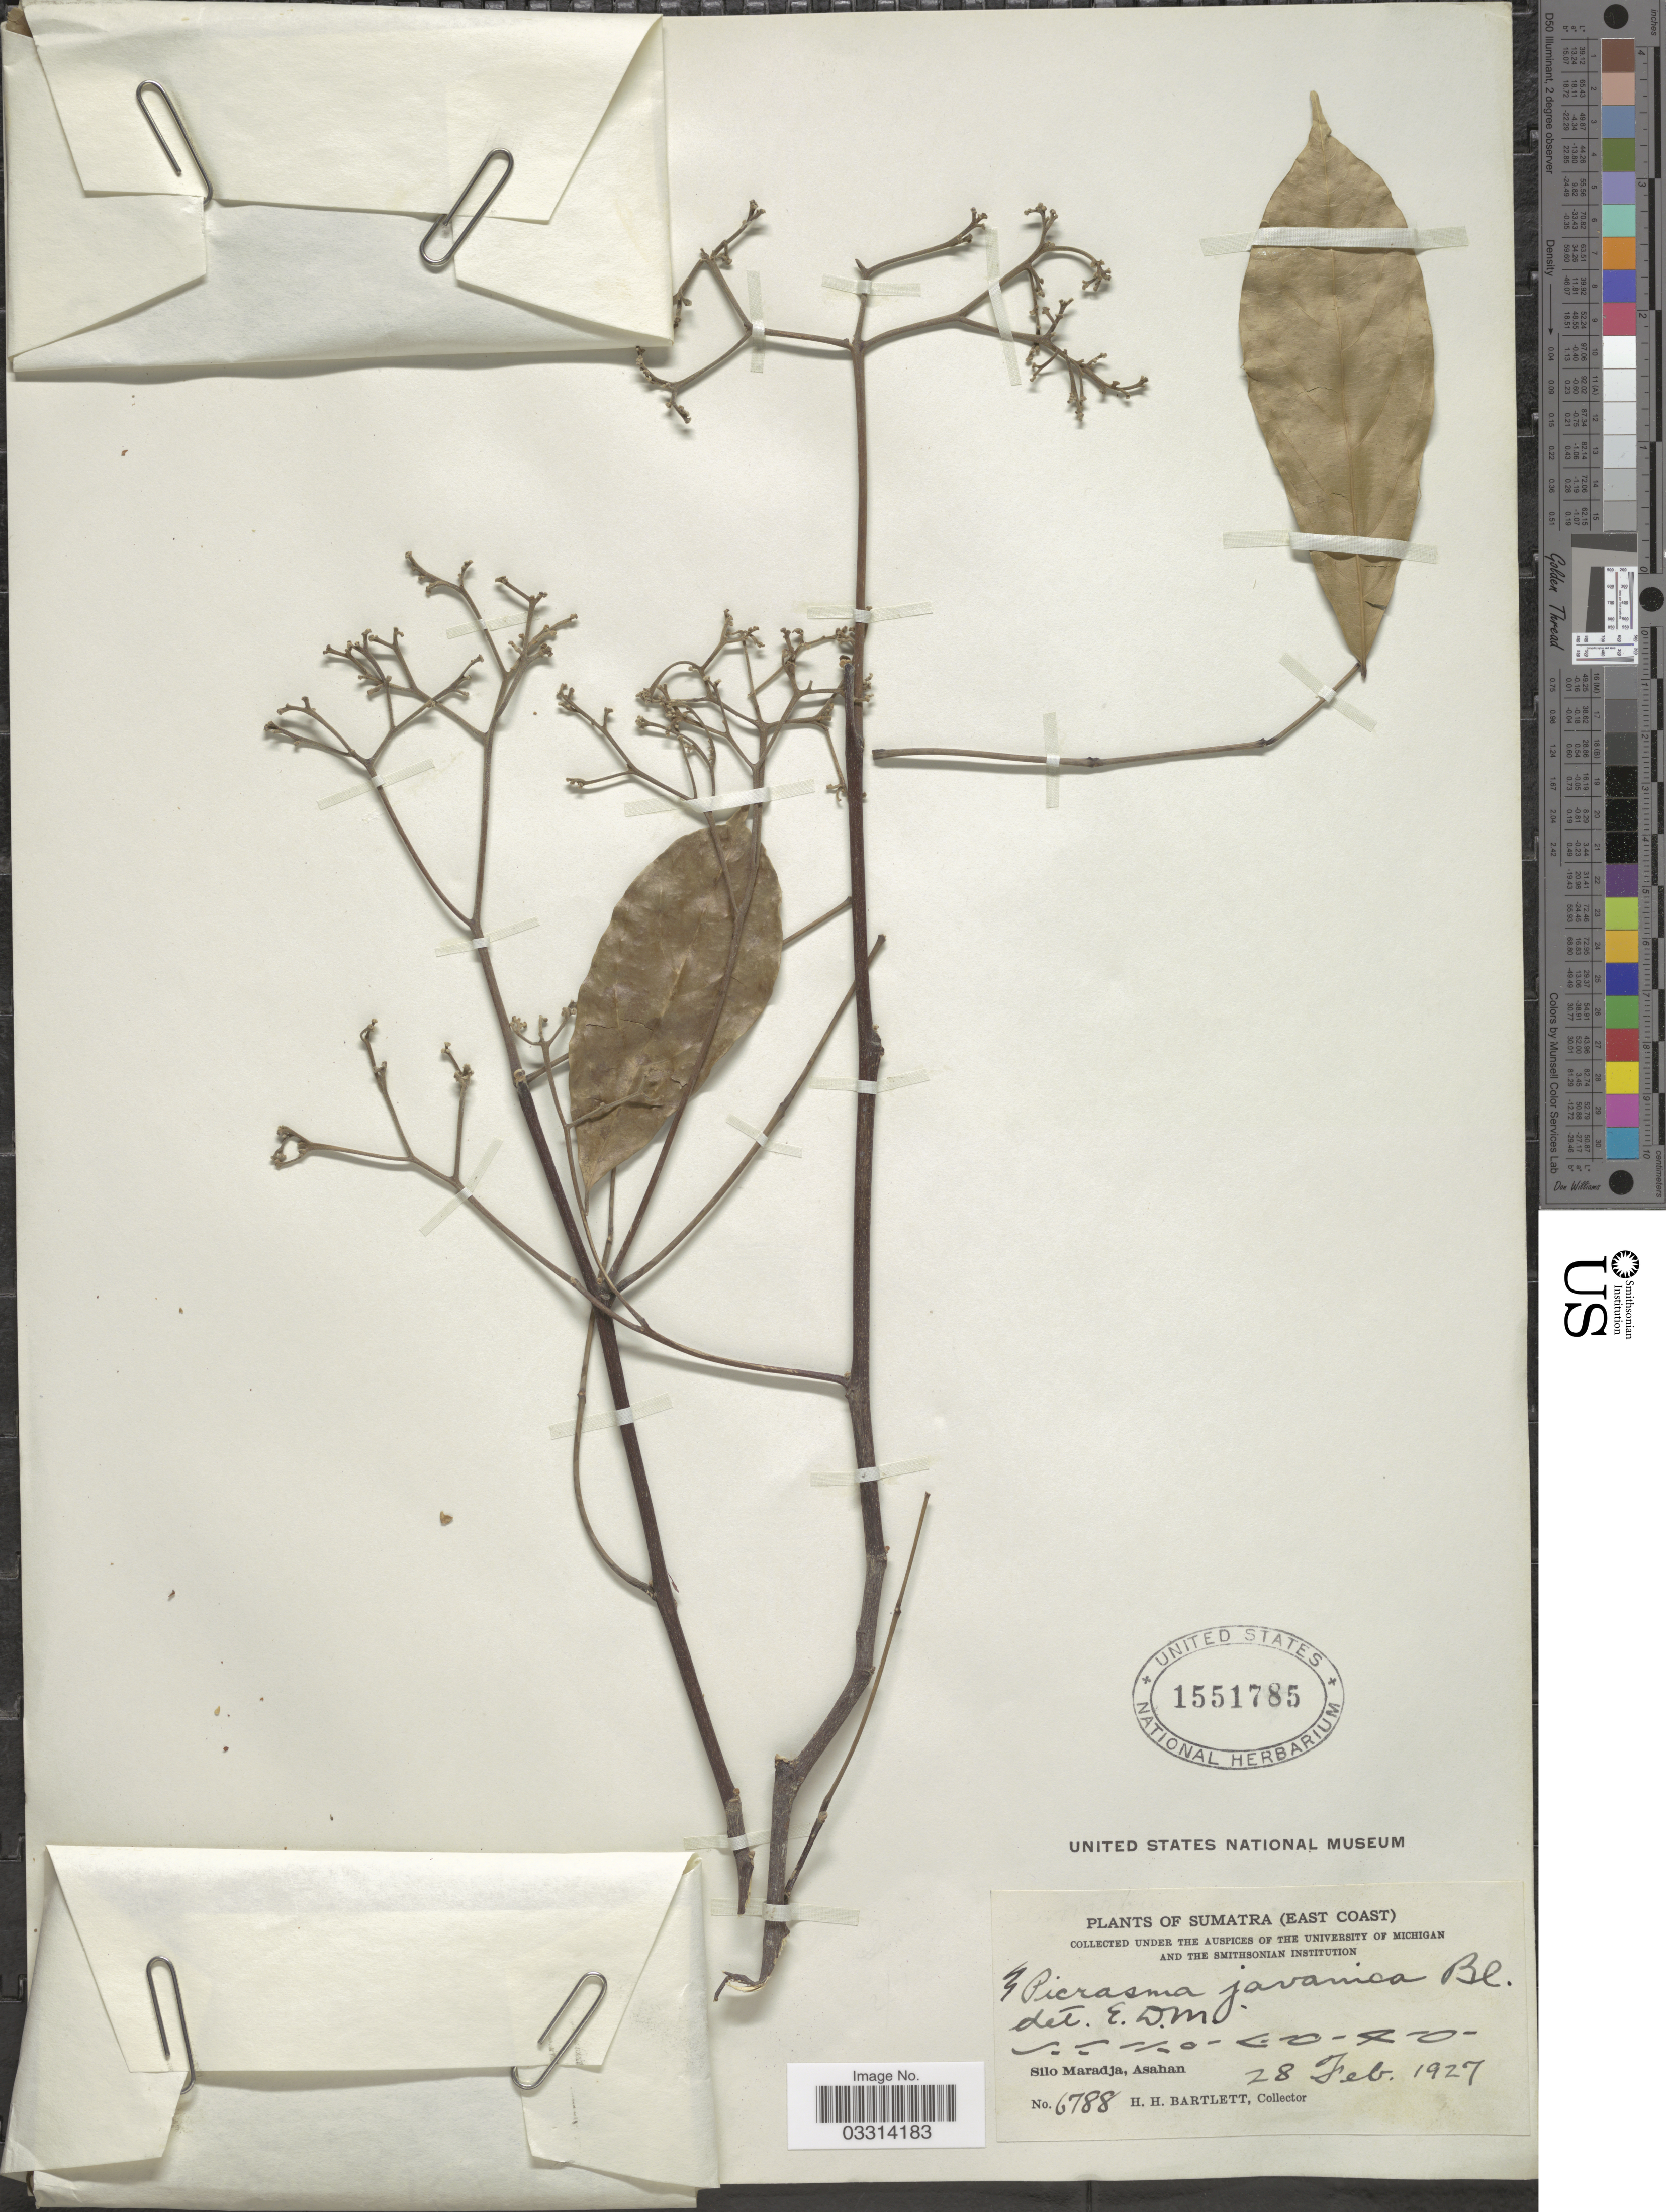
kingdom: Plantae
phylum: Tracheophyta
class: Magnoliopsida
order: Sapindales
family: Simaroubaceae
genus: Picrasma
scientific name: Picrasma javanica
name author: Blume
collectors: H. H. Bartlett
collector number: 6788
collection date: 1927-02-28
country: Indonesia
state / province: Sumatra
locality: (East Coast). Silo Maradja, Asahan.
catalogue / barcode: US 1551785